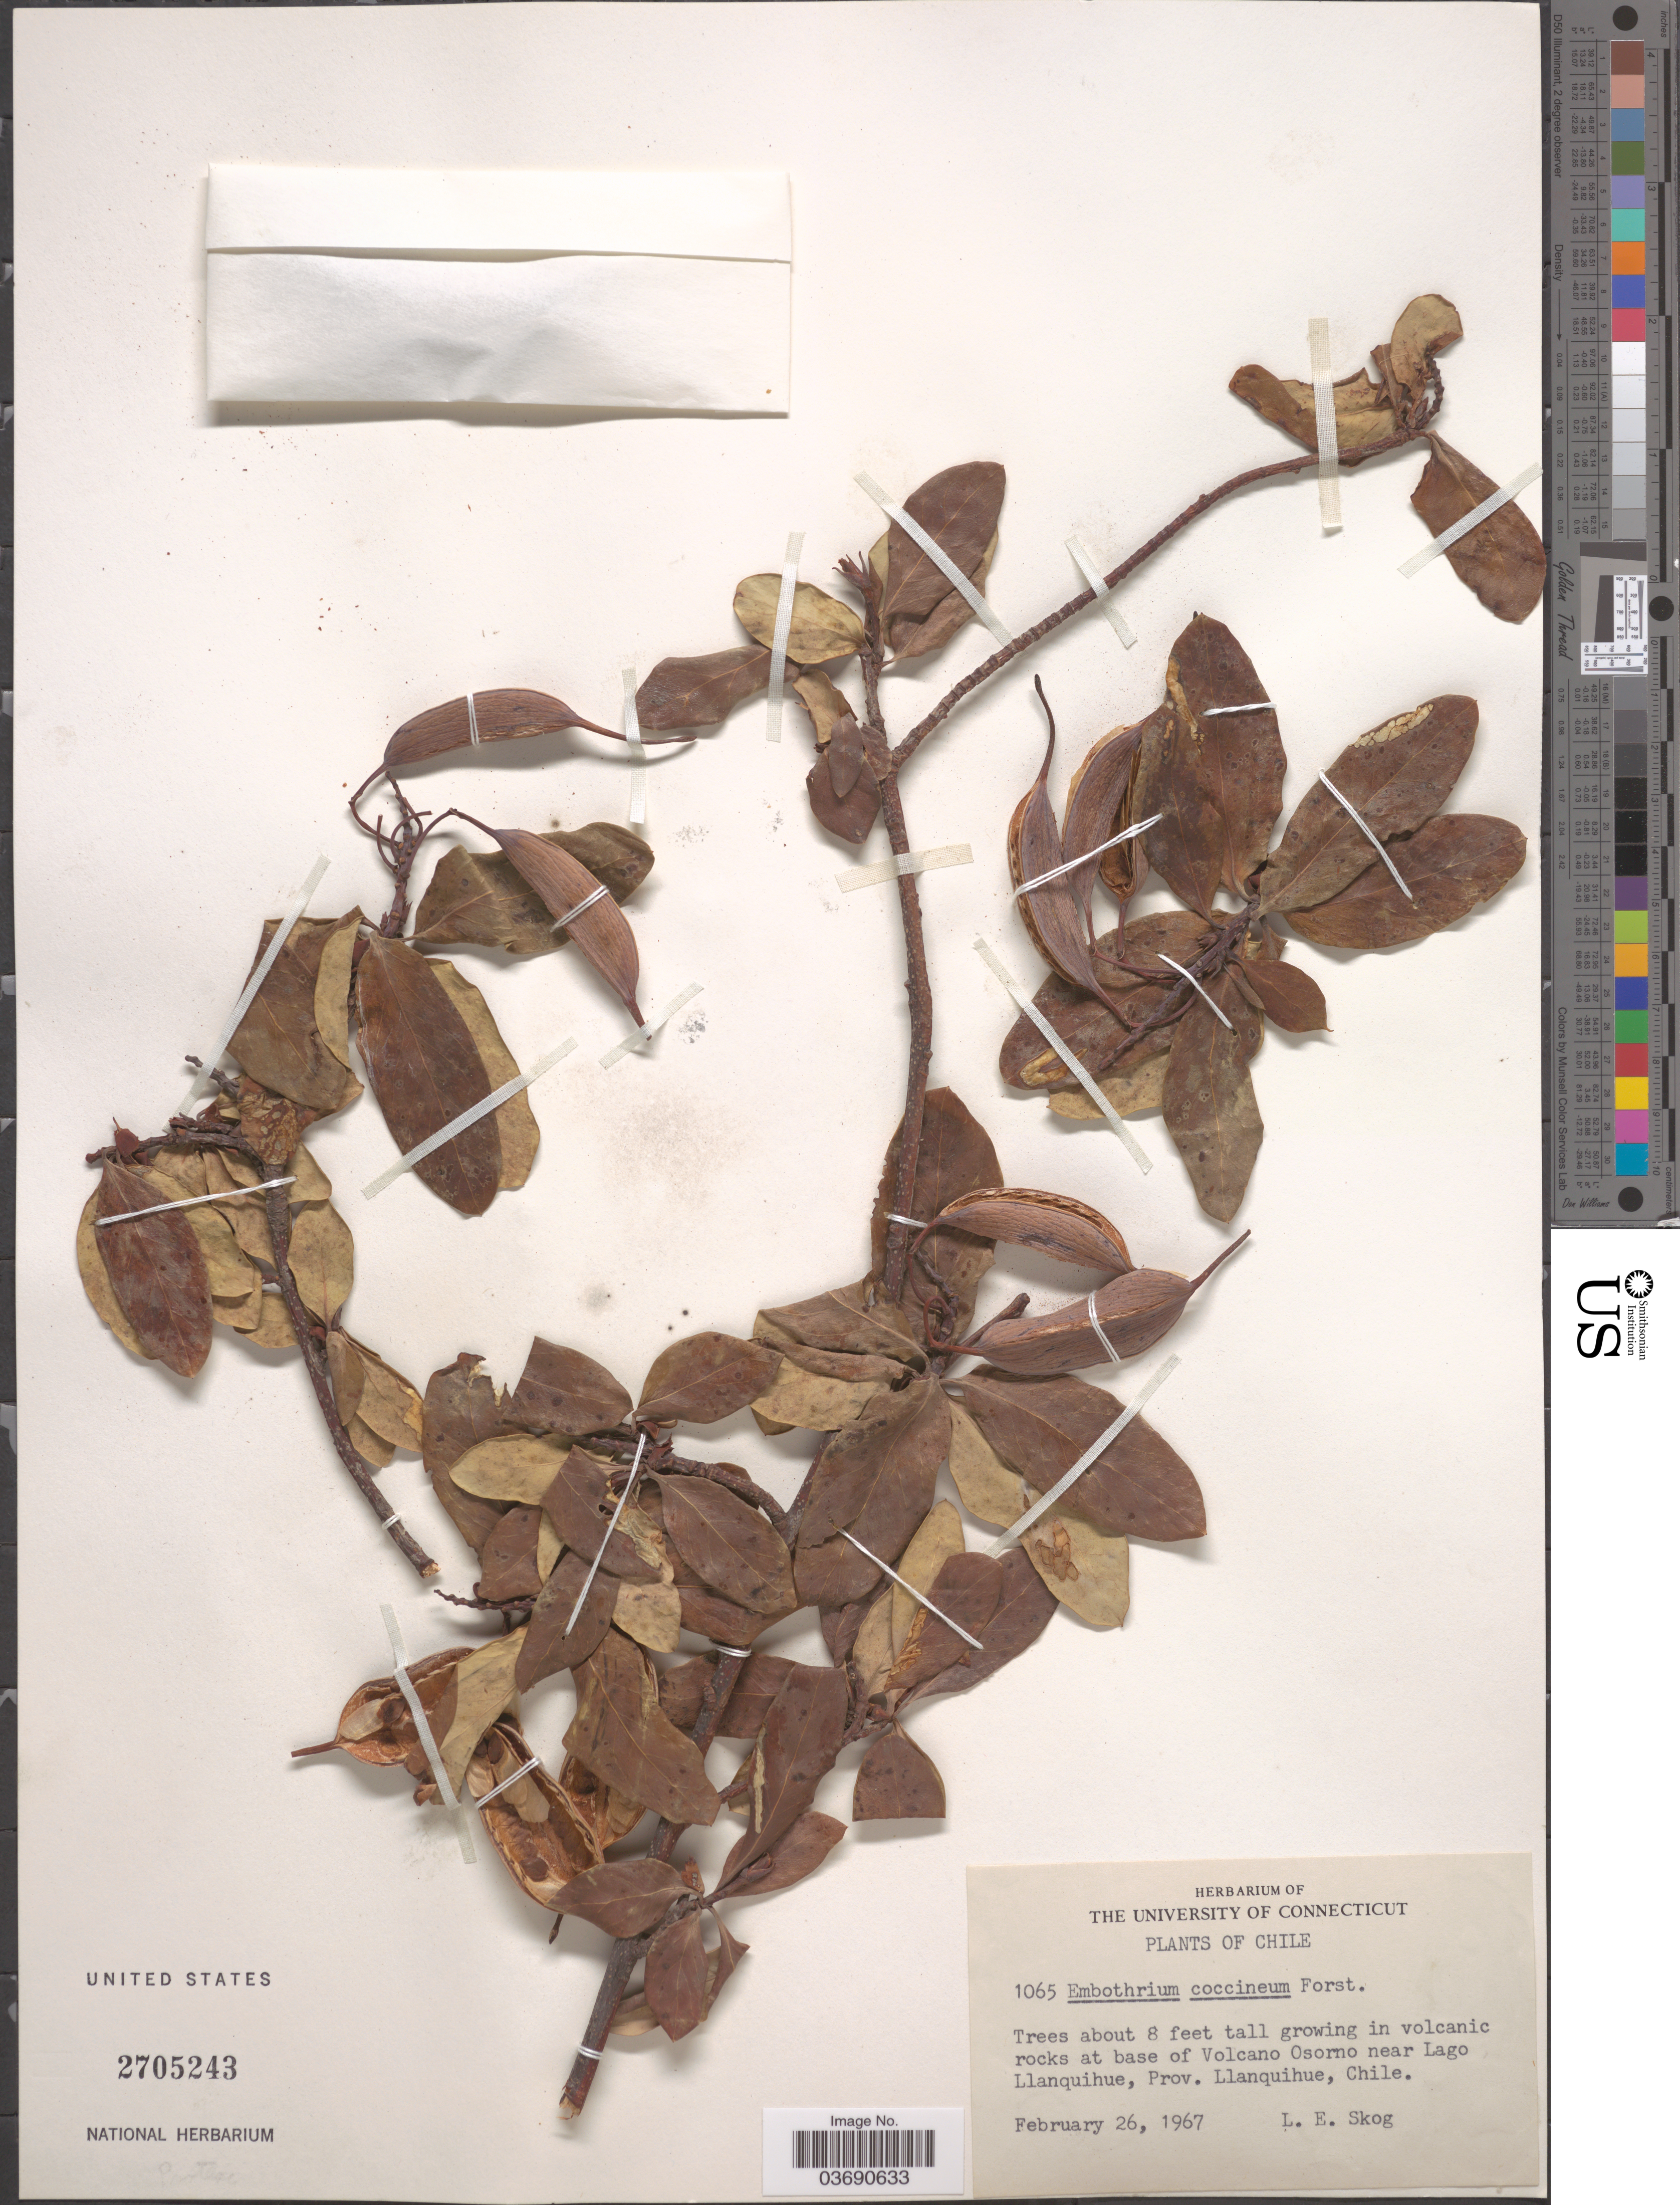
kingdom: Plantae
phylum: Tracheophyta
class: Magnoliopsida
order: Proteales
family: Proteaceae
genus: Embothrium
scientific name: Embothrium coccineum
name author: J.R. Forst. & G. Forst.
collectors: L. E. Skog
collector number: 1065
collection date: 1967-02-26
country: Chile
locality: Volcanic rocks at base of Volcano Osorno near Lago Llanquihue, Prov. Llanquihue.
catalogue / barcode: US 2705243